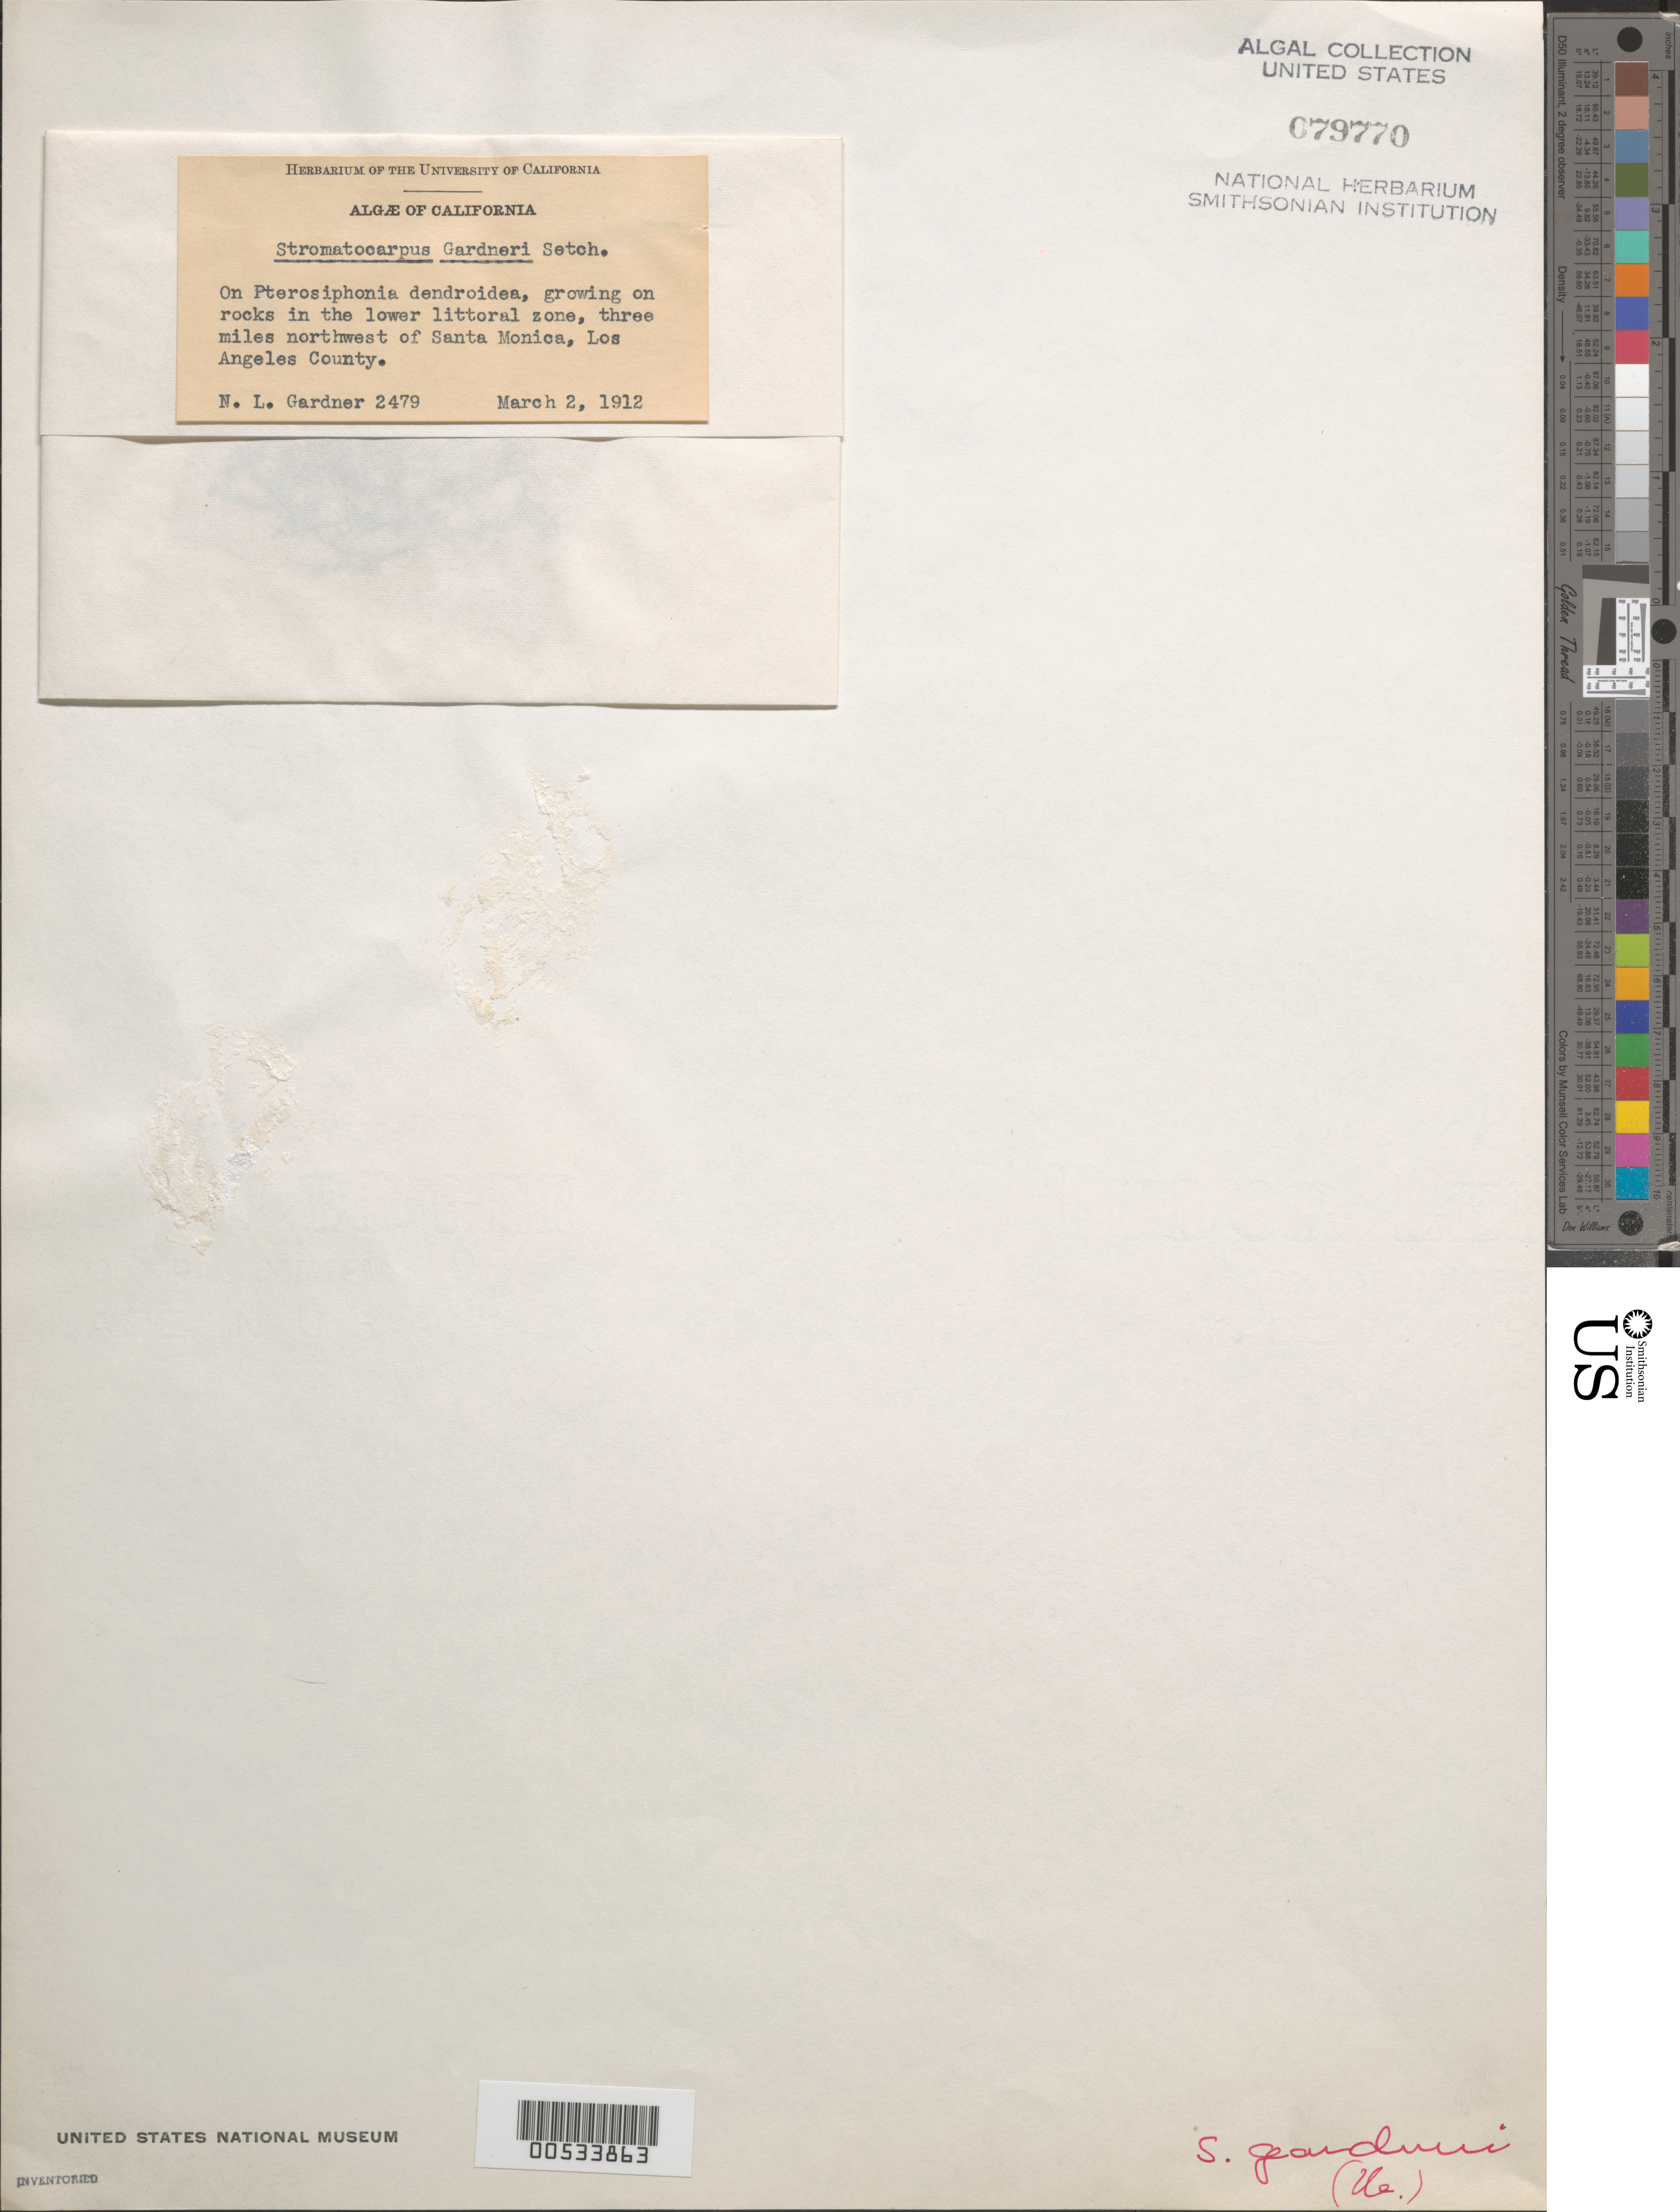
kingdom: Plantae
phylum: Rhodophyta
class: Florideophyceae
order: Ceramiales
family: Rhodomelaceae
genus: Levringiella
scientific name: Levringiella gardneri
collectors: N. Gardner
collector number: NLG 2479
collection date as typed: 02 Mar 1912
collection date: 1912-03-02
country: United States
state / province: California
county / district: Los Angeles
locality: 3 miles northwest of Santa Monica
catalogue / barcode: US 79770